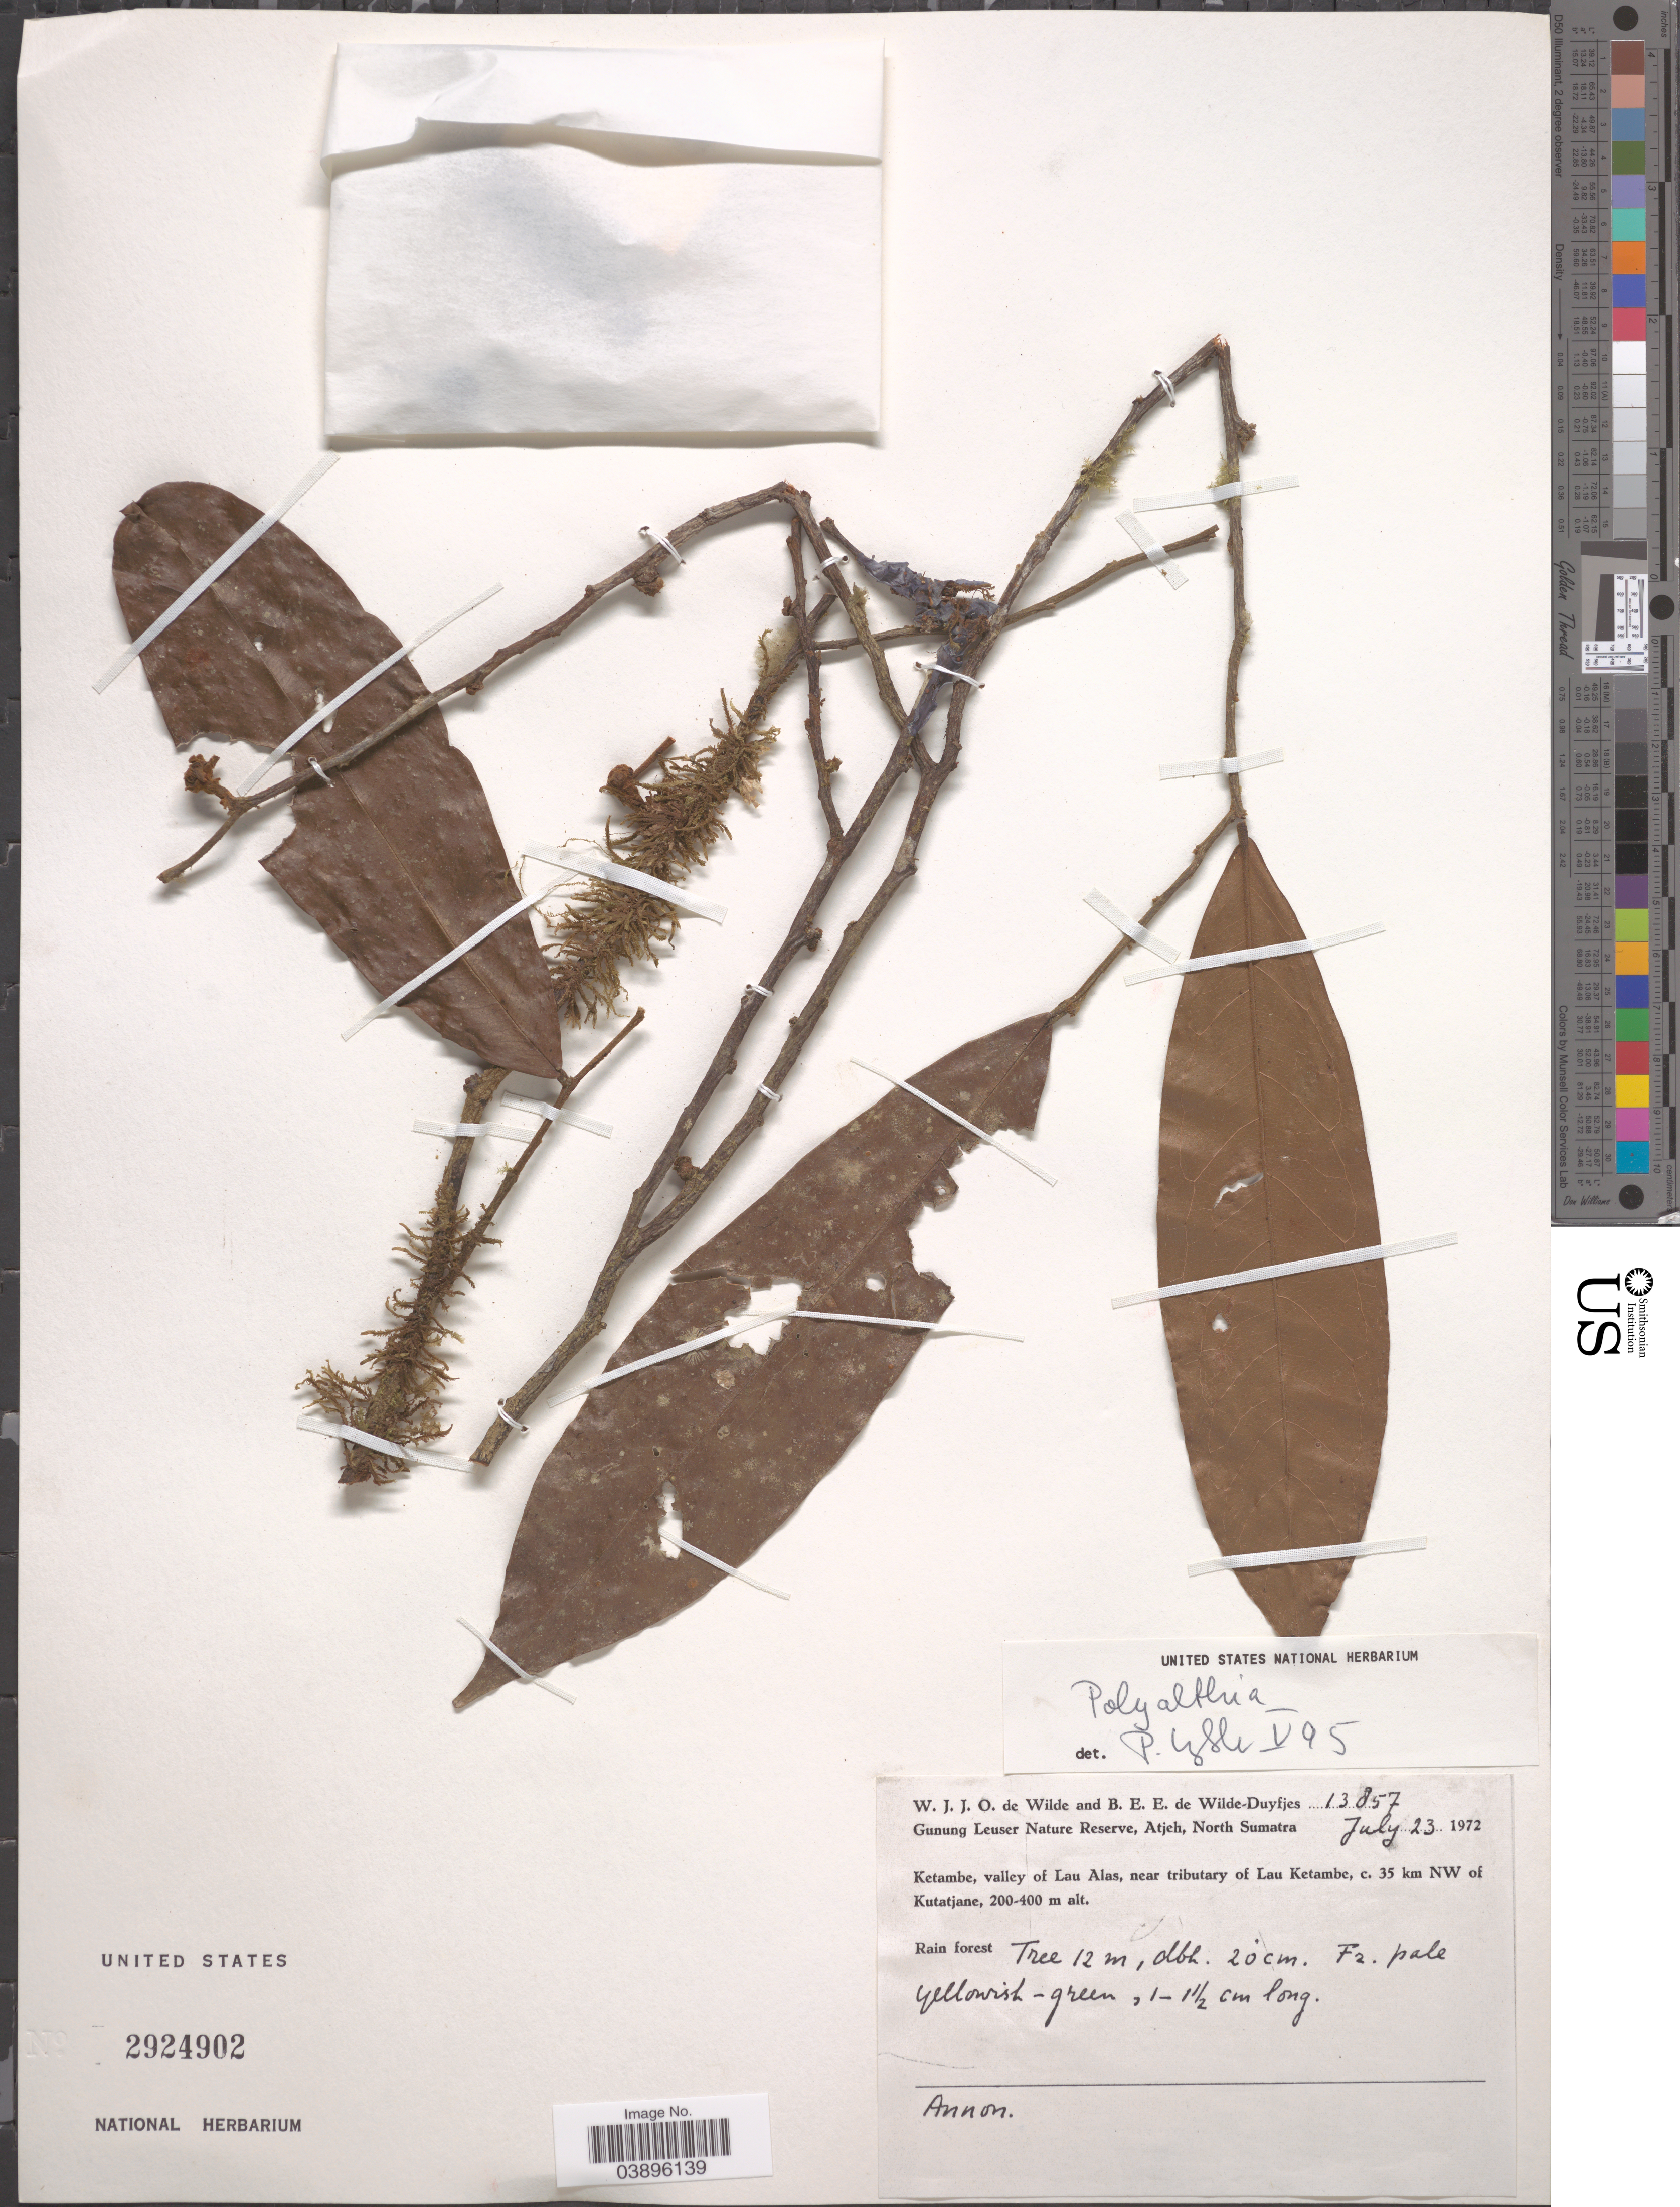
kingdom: Plantae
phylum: Tracheophyta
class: Magnoliopsida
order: Magnoliales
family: Annonaceae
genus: Polyalthia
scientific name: Polyalthia sp.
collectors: W. J. de Wilde & B. E. de Wilde-Duyfjes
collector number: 13857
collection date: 1972-07-23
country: Indonesia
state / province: Sumatra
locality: Gunung Leuser Nature Reserve, Atjeh, North Sumatra. ketambe, valley of Lau Alas, near tributary of Lau Ketambe, c. 35 km NW of Kutatjane. Annon [unsure placement]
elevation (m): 200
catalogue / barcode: US 2924902